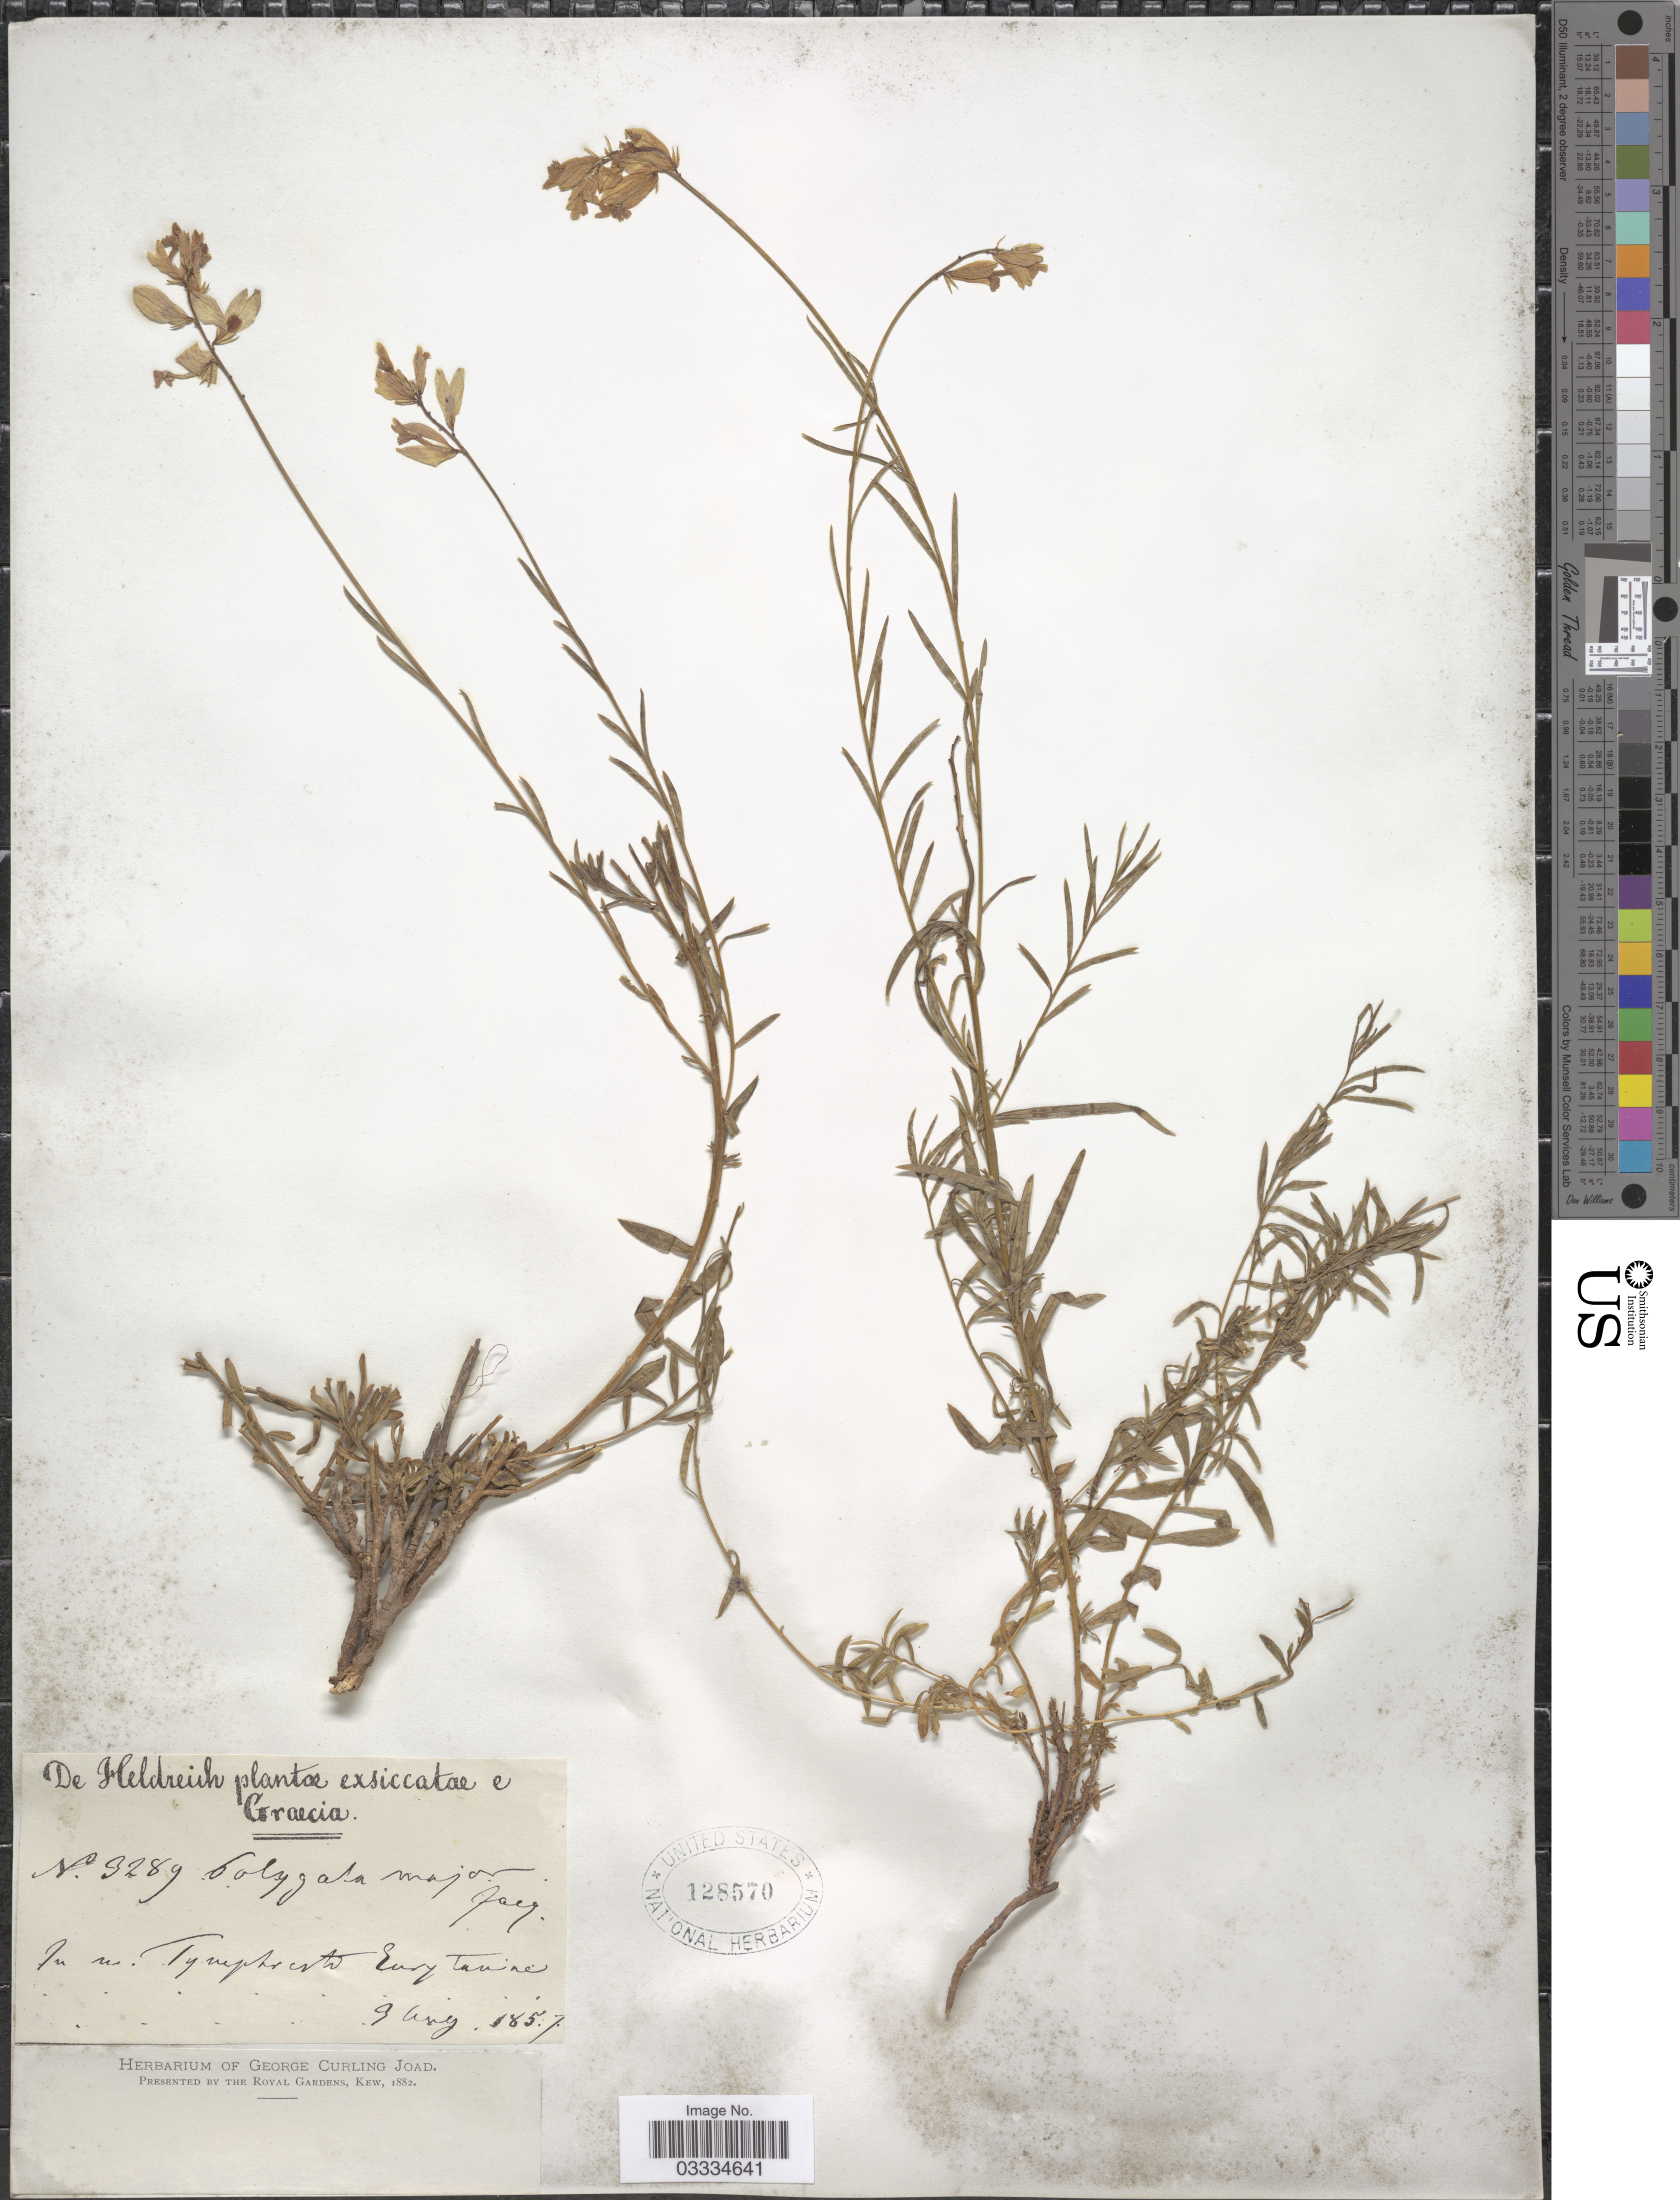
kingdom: Plantae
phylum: Tracheophyta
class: Magnoliopsida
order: Fabales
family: Polygalaceae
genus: Polygala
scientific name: Polygala major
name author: Jacq.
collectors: -. De Heldreich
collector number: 3289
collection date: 1857-08-09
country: Greece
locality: In m. Tymphresti Eurytaniae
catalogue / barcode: US 128570